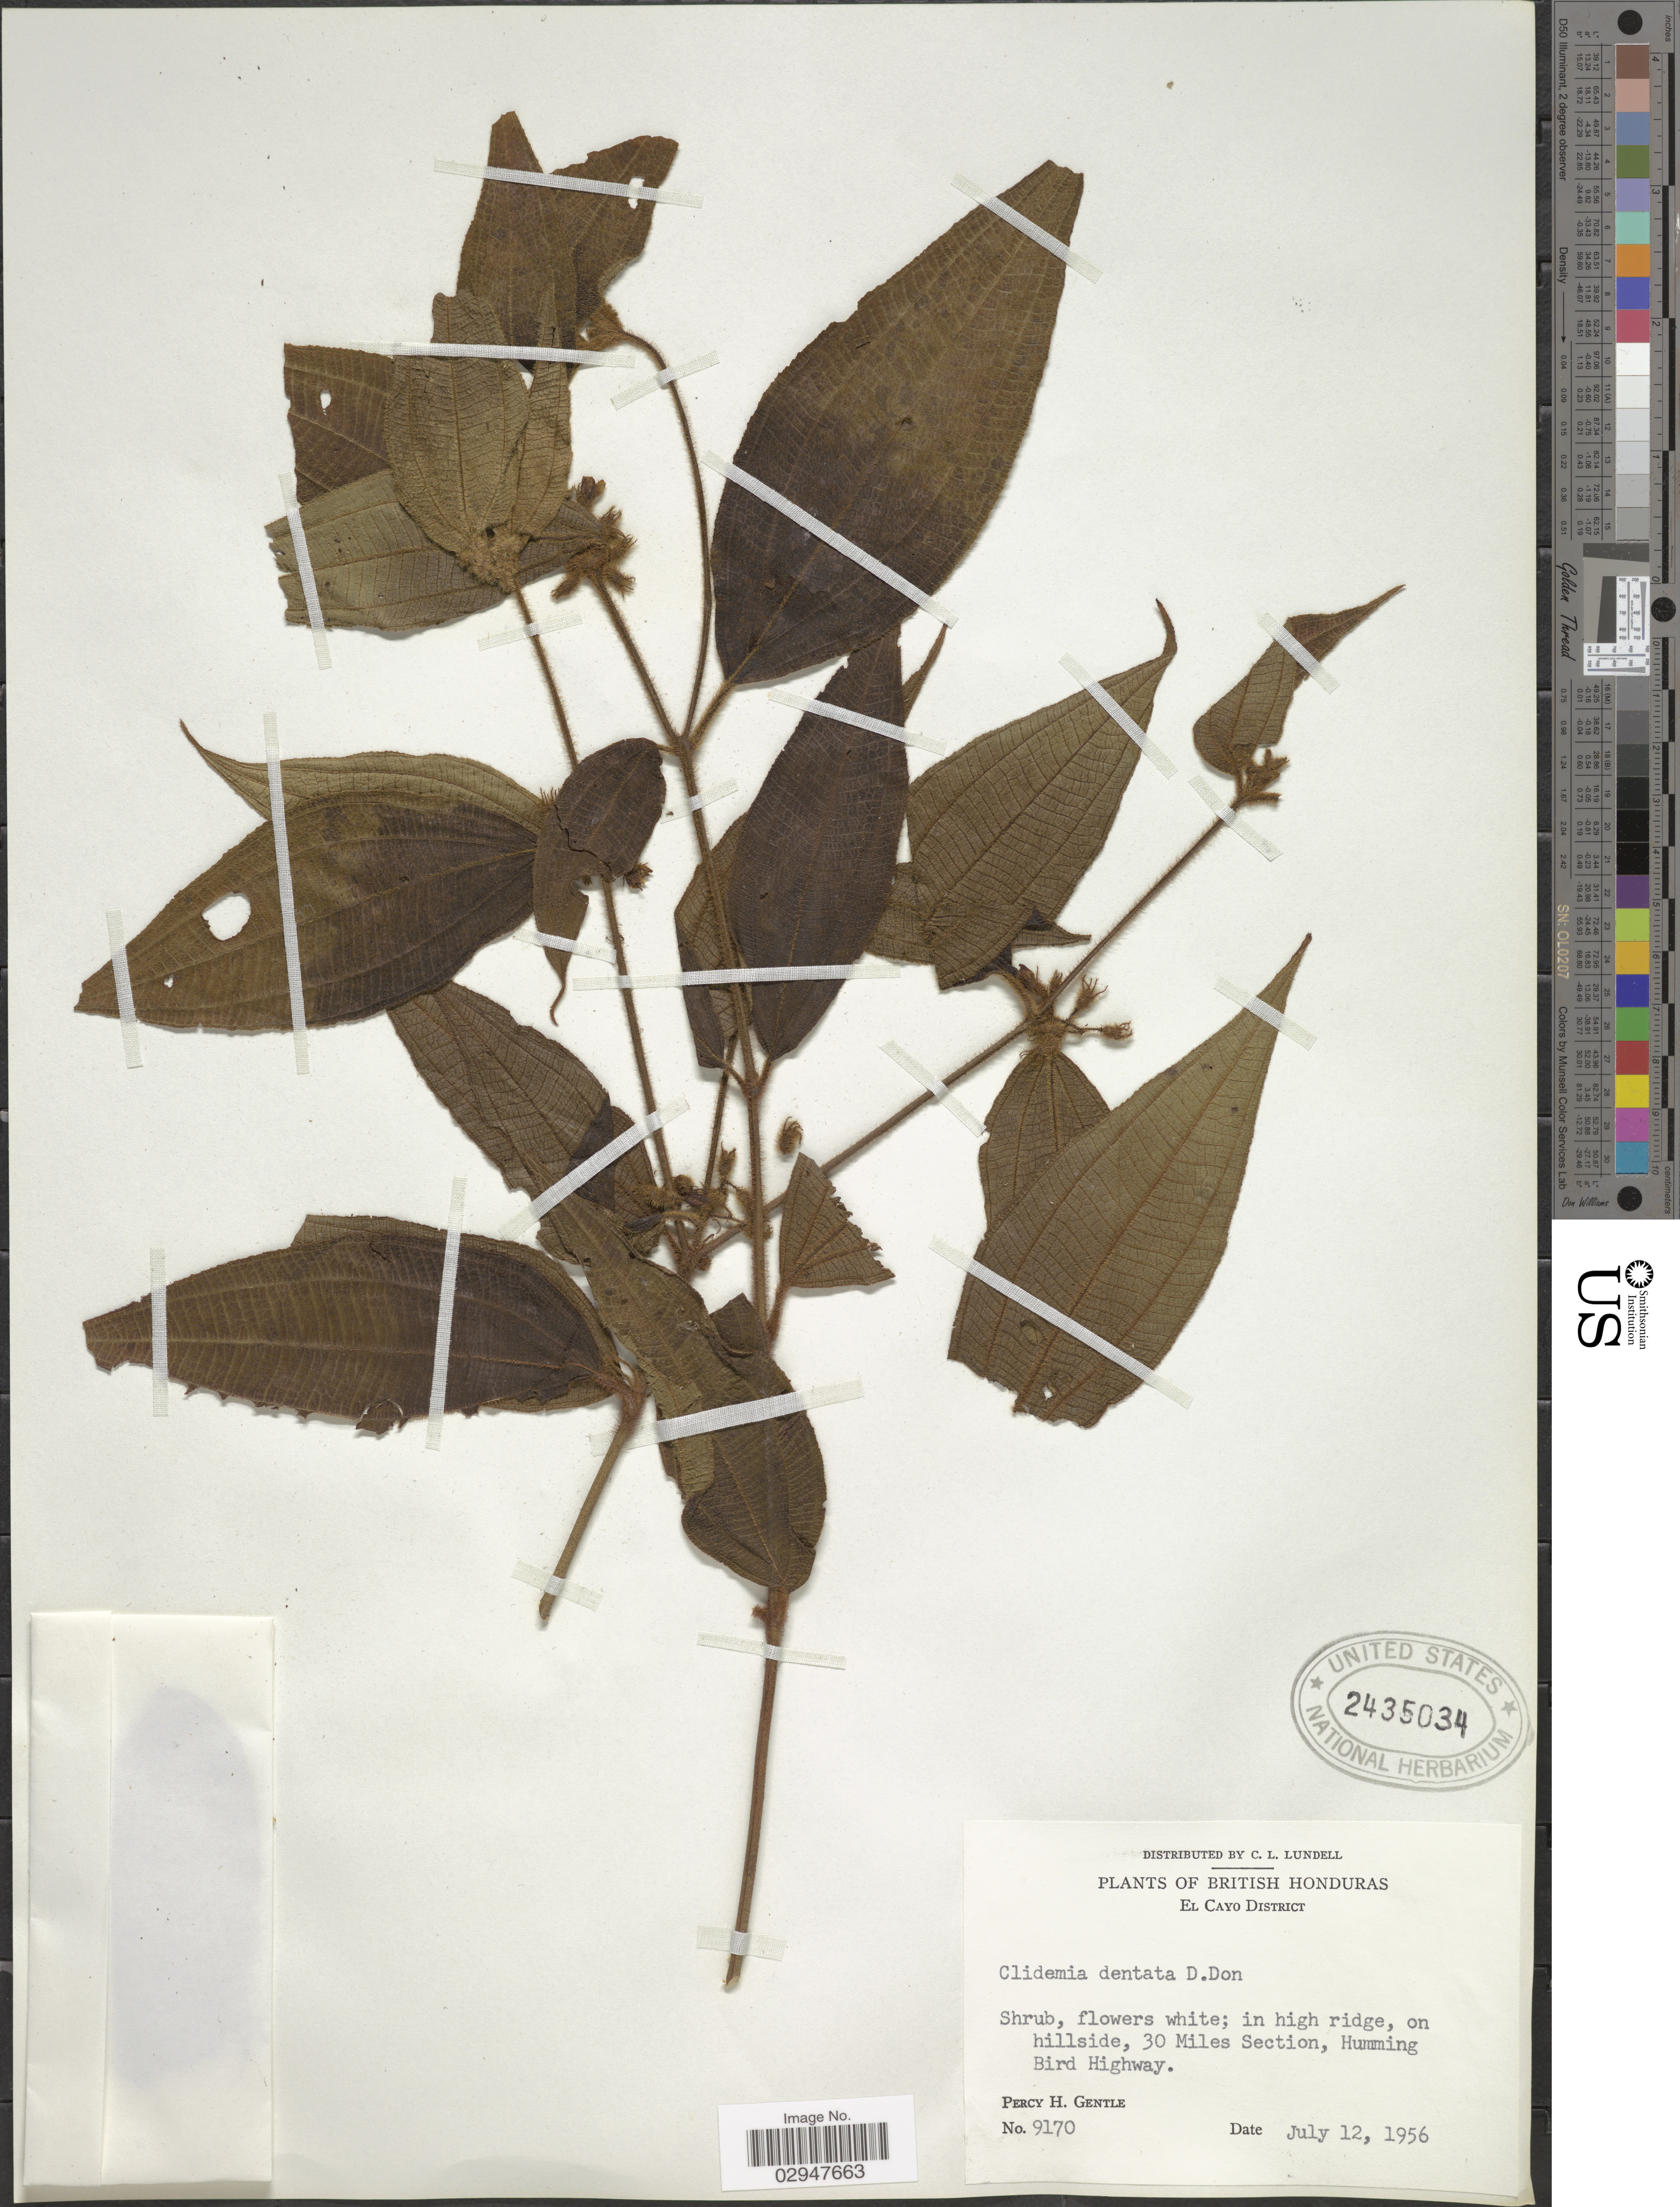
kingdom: Plantae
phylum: Tracheophyta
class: Magnoliopsida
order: Myrtales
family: Melastomataceae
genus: Clidemia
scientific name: Clidemia dentata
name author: D. Don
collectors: P. H. Gentle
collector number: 9170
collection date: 1956-07-12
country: Belize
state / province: Cayo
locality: British Honduras. El Cayo District. 30 Miles Section, Humming Bird Highway.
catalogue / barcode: US 2435034